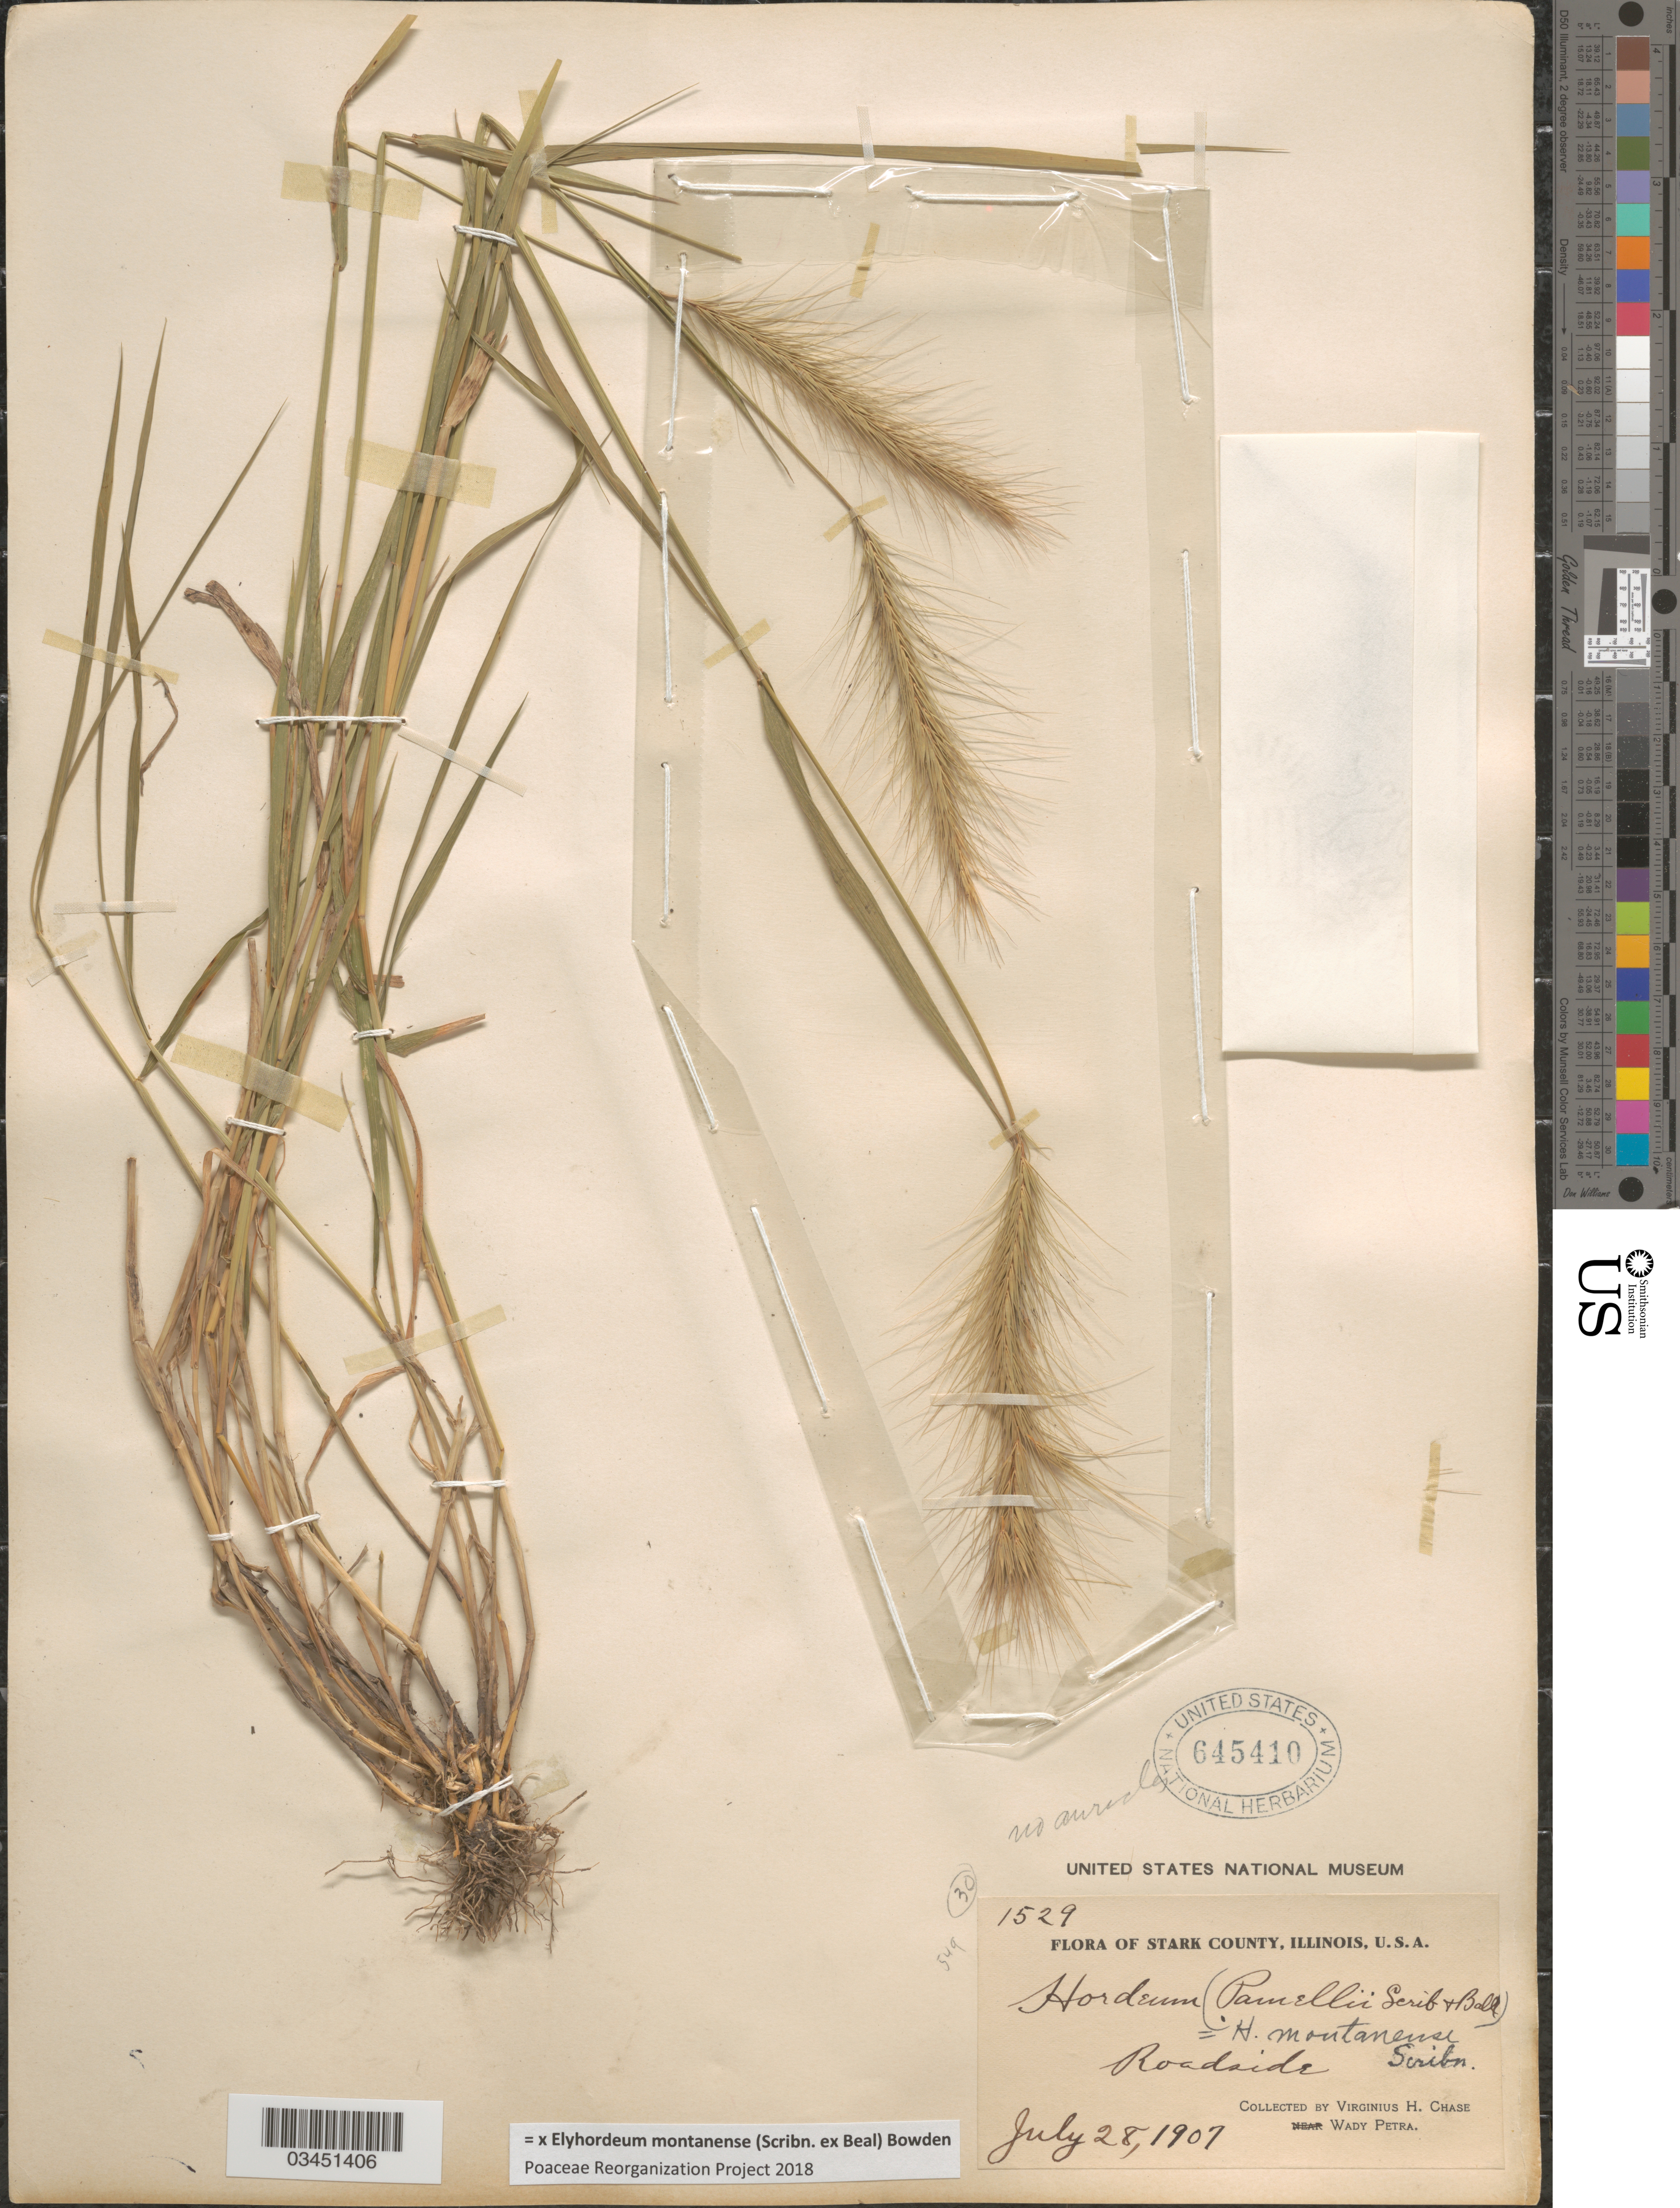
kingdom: Plantae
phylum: Tracheophyta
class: Liliopsida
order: Poales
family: Poaceae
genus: Elyhordeum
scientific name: x Elyhordeum montanense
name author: (Scribn. ex W.J. Beal) Bowden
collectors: V. H. Chase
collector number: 1529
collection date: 1907-07-28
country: United States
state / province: Illinois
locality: Stark County. Roadside.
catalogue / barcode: US 645410